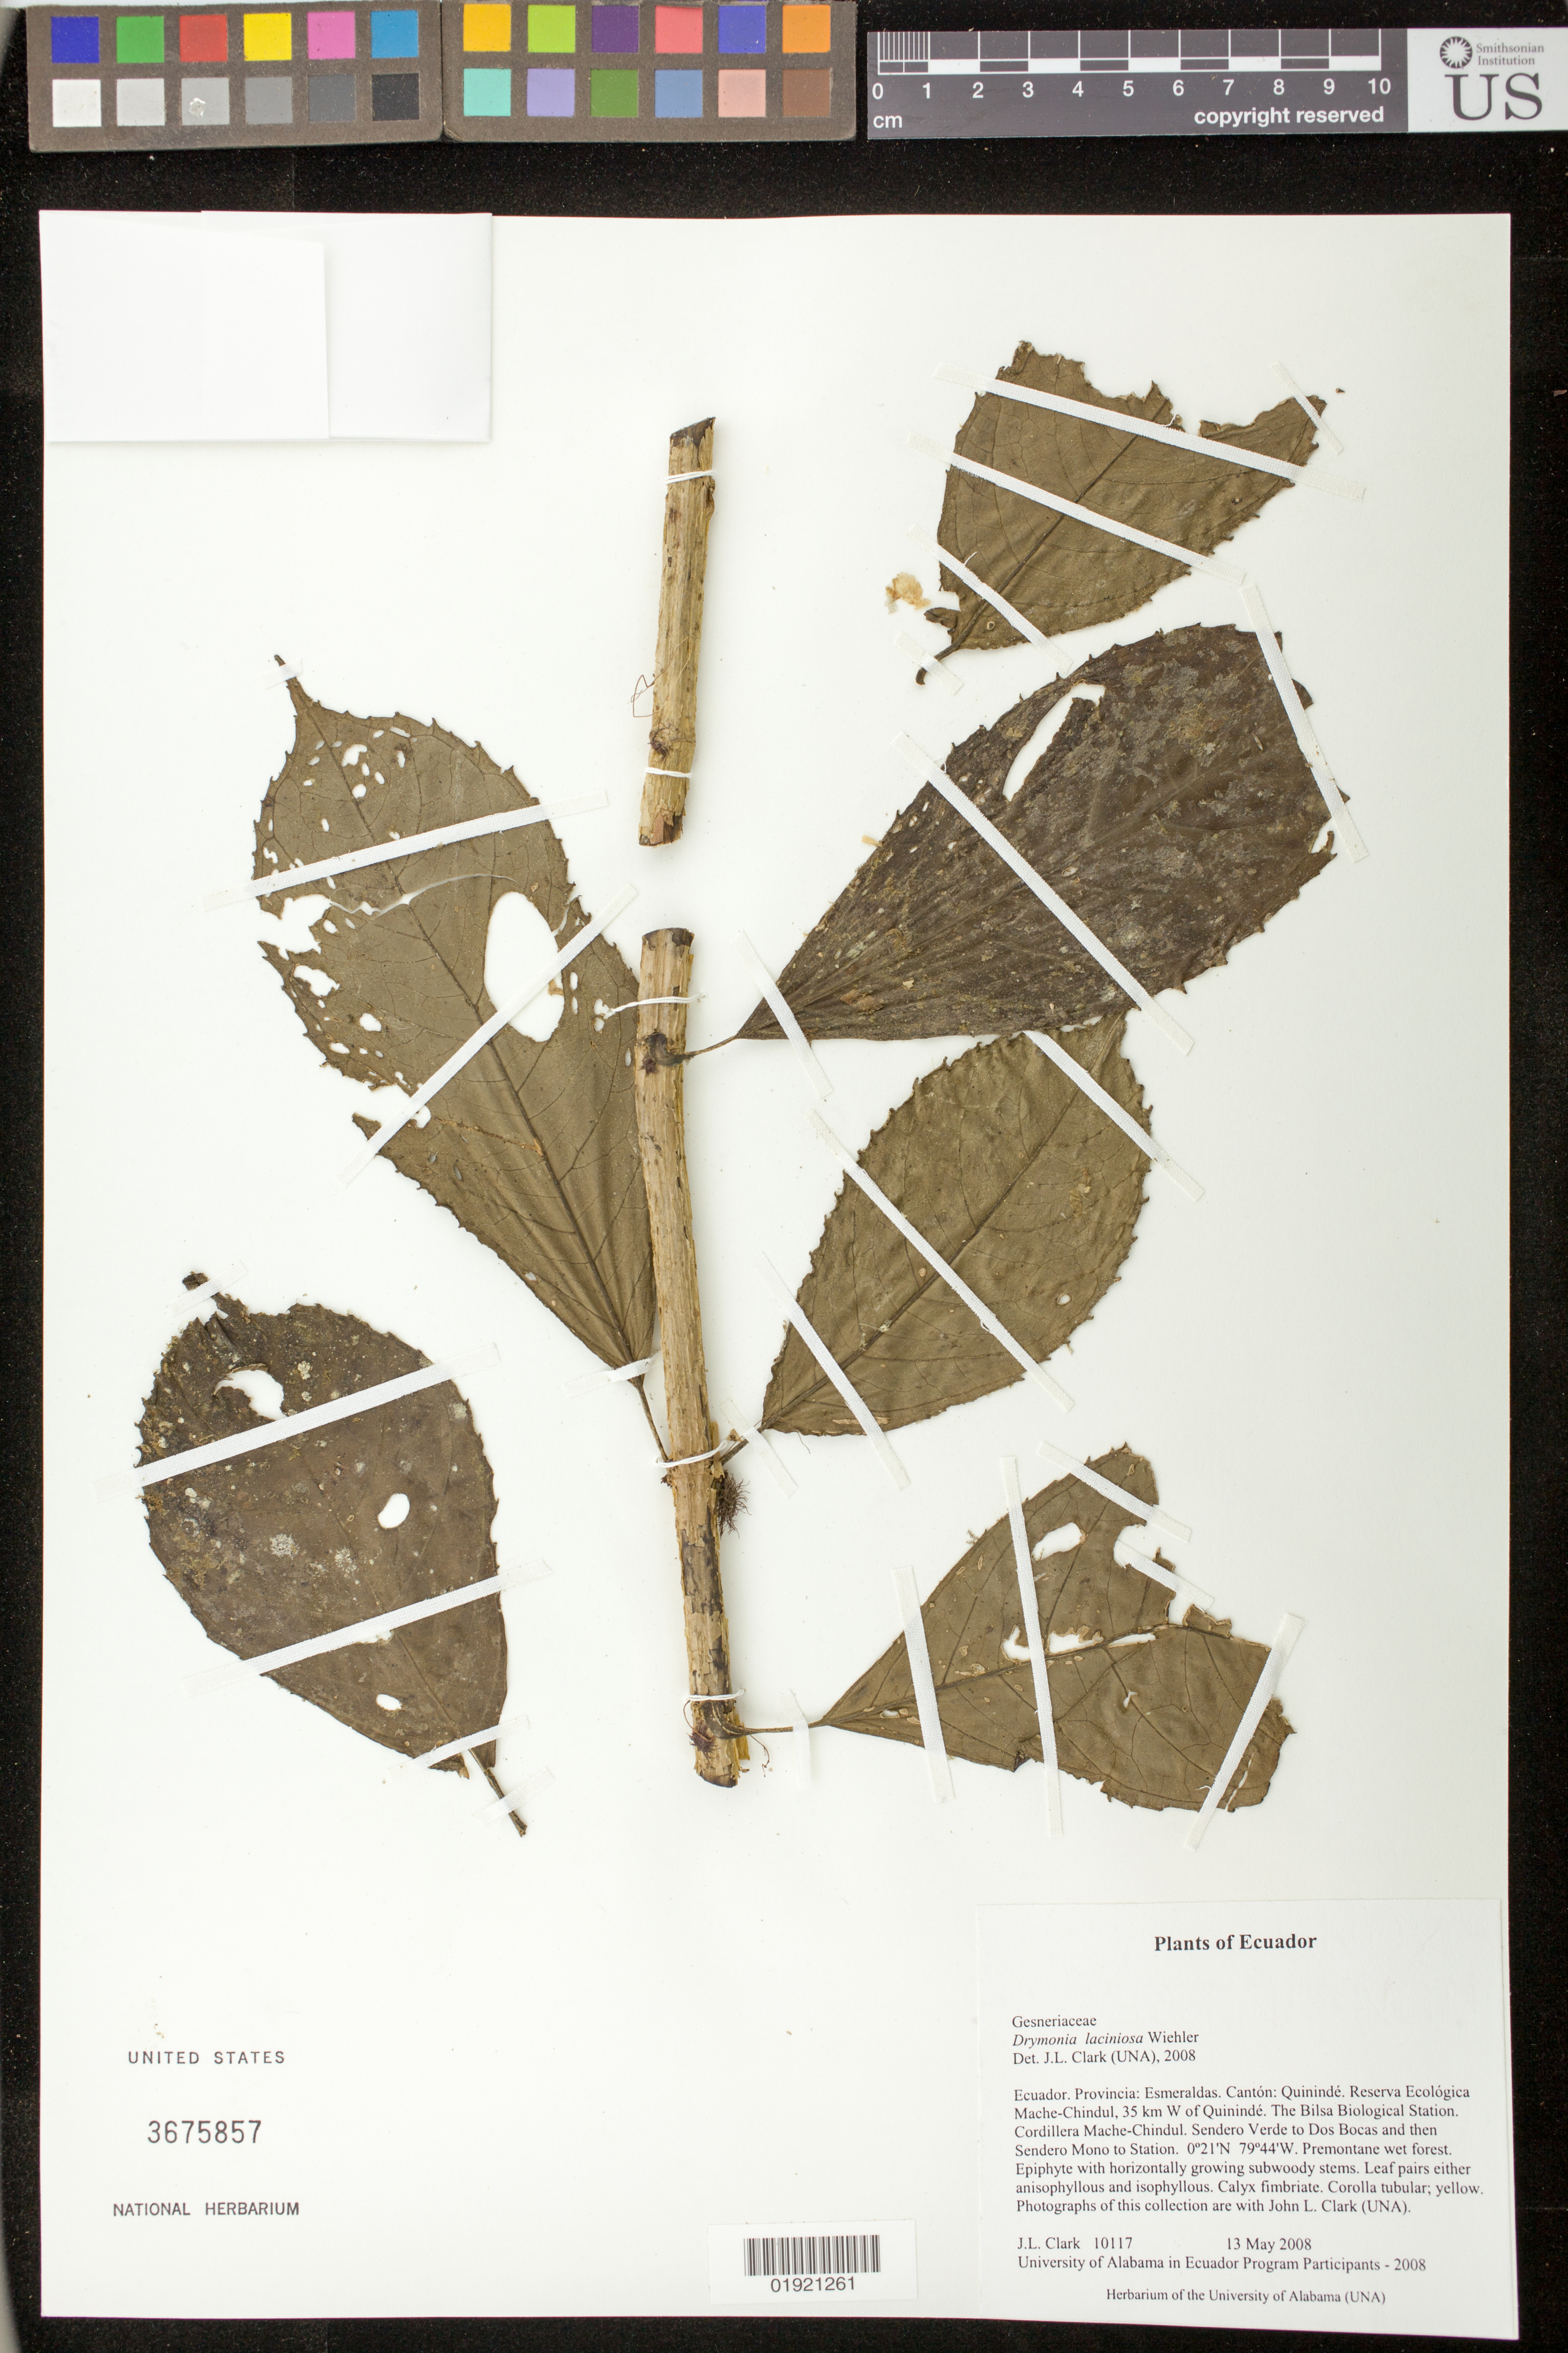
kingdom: Plantae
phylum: Tracheophyta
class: Magnoliopsida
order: Lamiales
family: Gesneriaceae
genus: Drymonia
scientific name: Drymonia laciniosa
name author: Wiehler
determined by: Clark, J. L.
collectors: J. L. Clark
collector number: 10117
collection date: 2008-05-13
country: Ecuador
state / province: Esmeraldas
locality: Canton: Quininde. Reserva Ecologica Mache-Chindul, 35 km W of Quininde. The Bilsa Biological Station. Cordillera Mache-Chindul. Sendero Verde to Dos Bocas and then Sendero Mono to Station.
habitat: Premontane wet forest.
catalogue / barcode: US 3675857